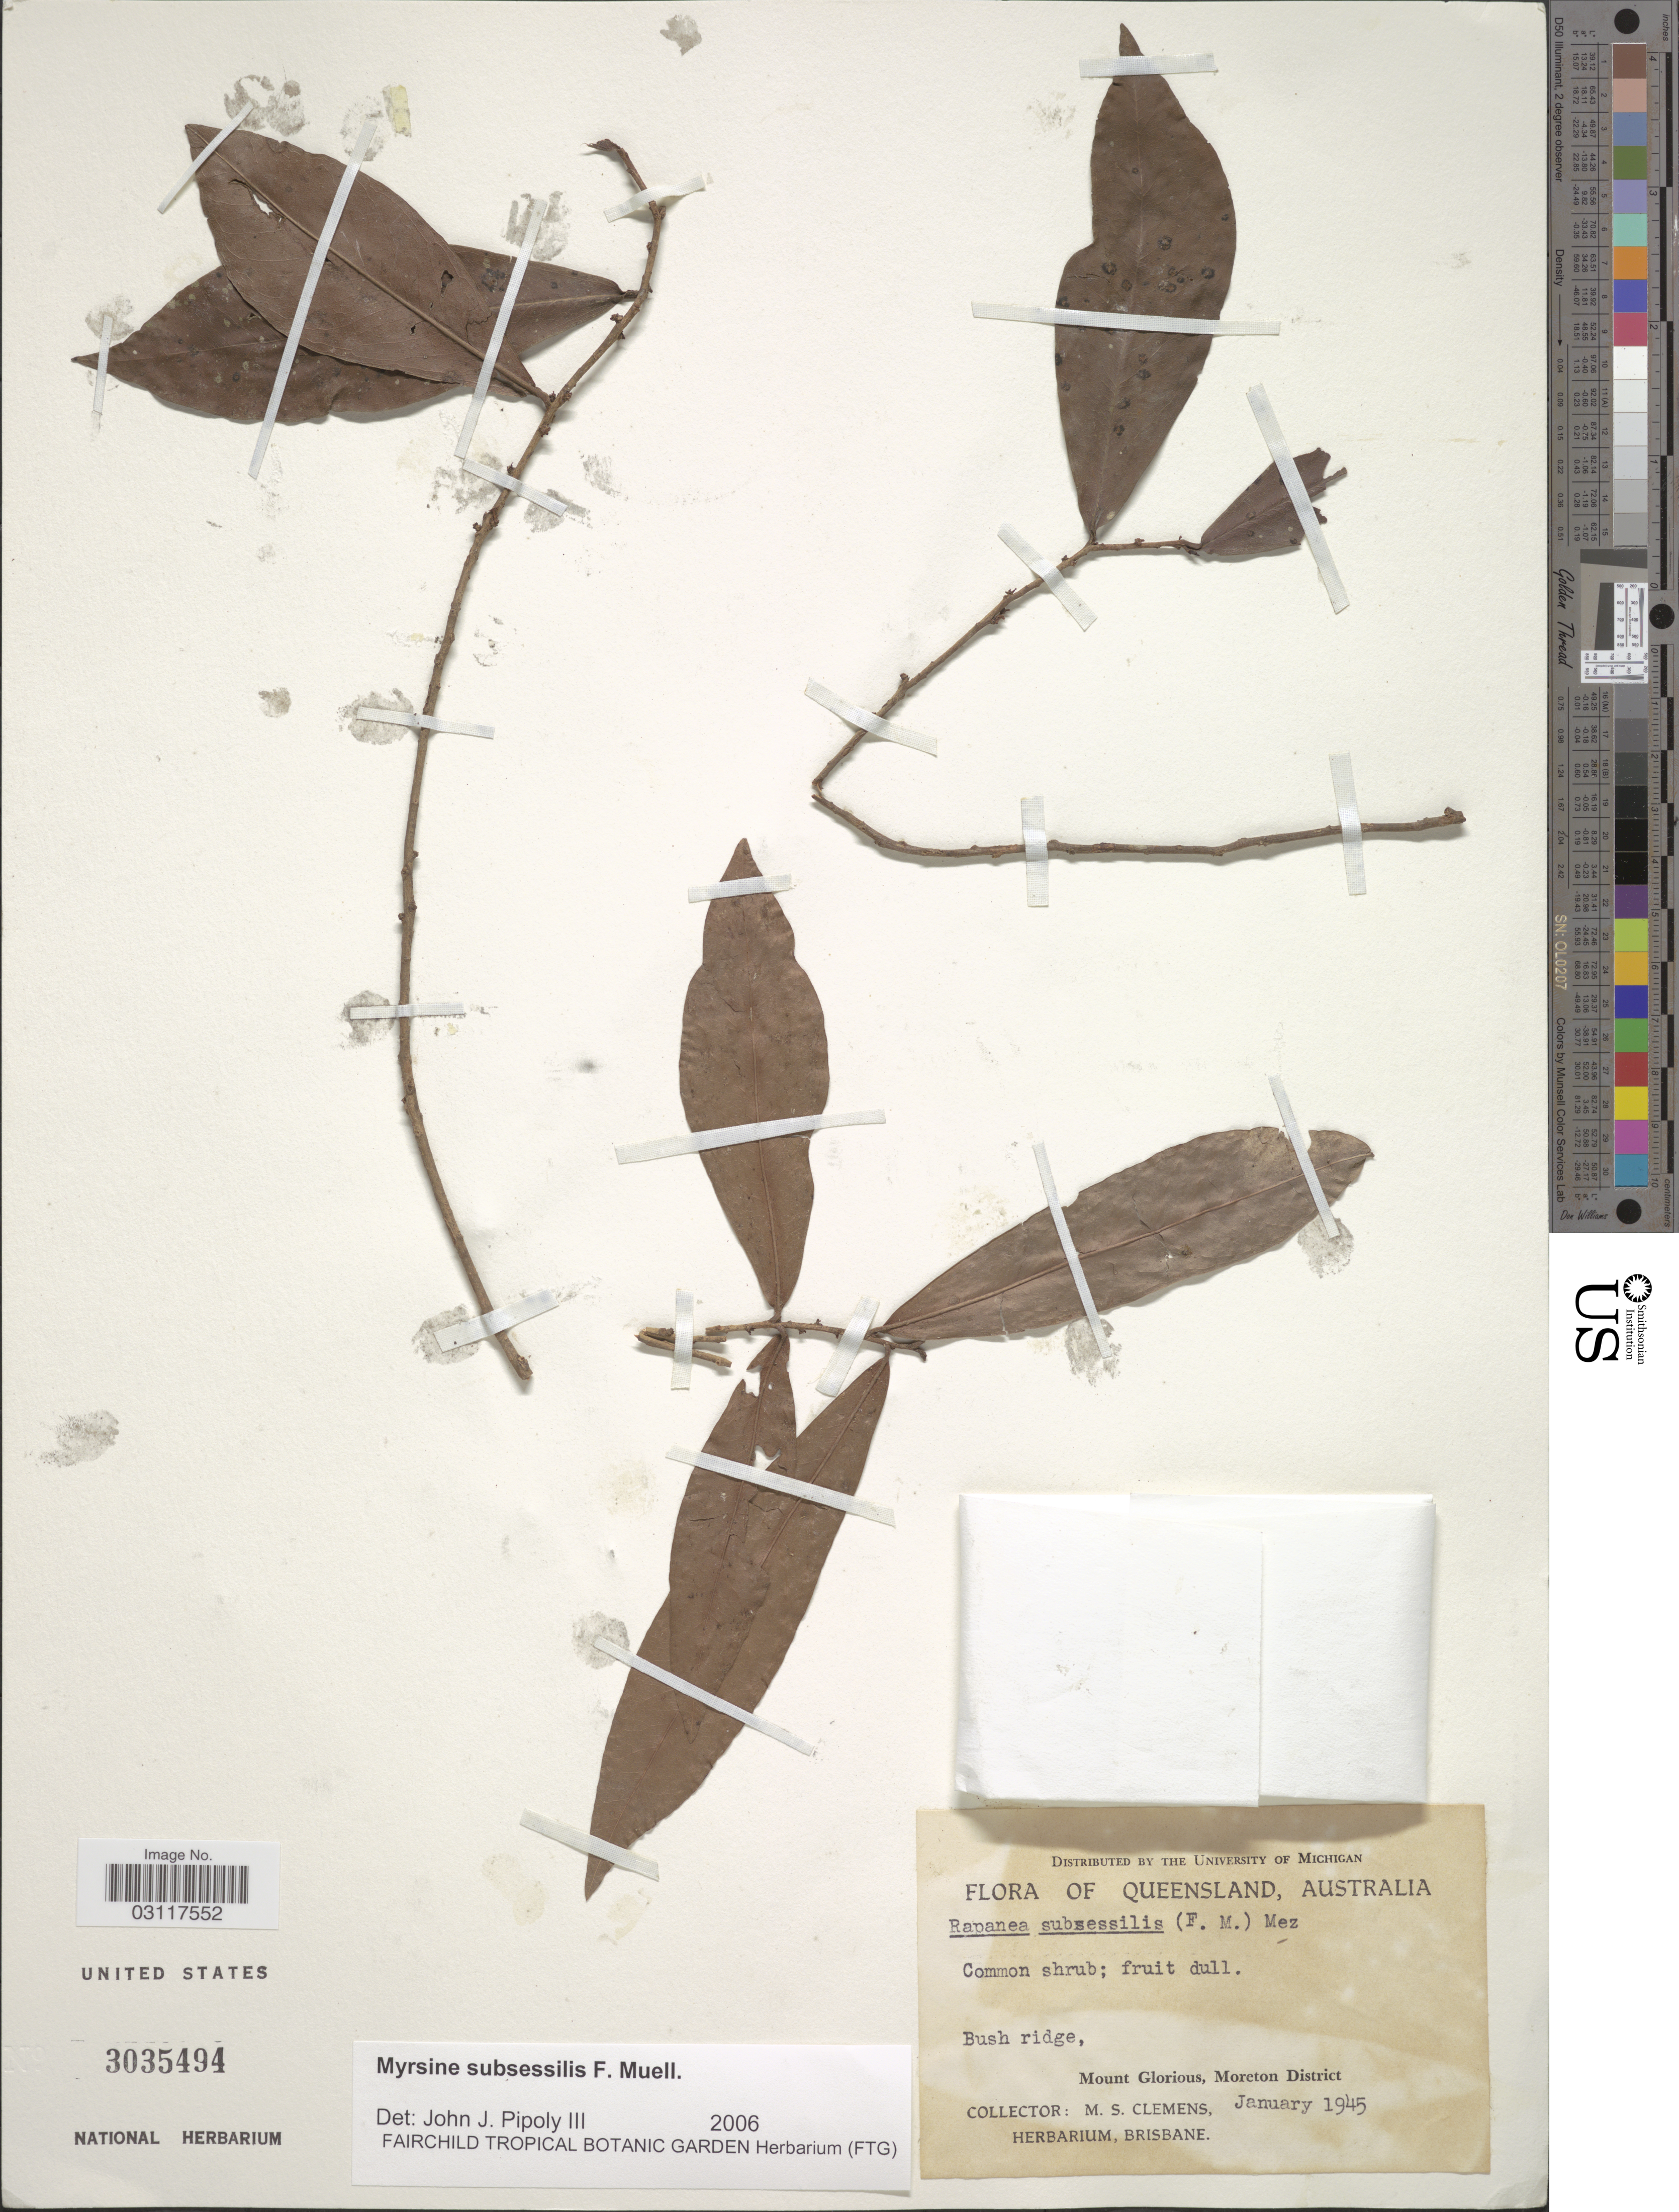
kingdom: Plantae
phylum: Tracheophyta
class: Magnoliopsida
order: Ericales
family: Primulaceae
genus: Myrsine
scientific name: Myrsine subsessilis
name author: F. Muell.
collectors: M. S. Clemens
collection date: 1945-01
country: Australia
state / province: Queensland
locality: Mount Glorious, Moreton District.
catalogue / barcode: US 3035494